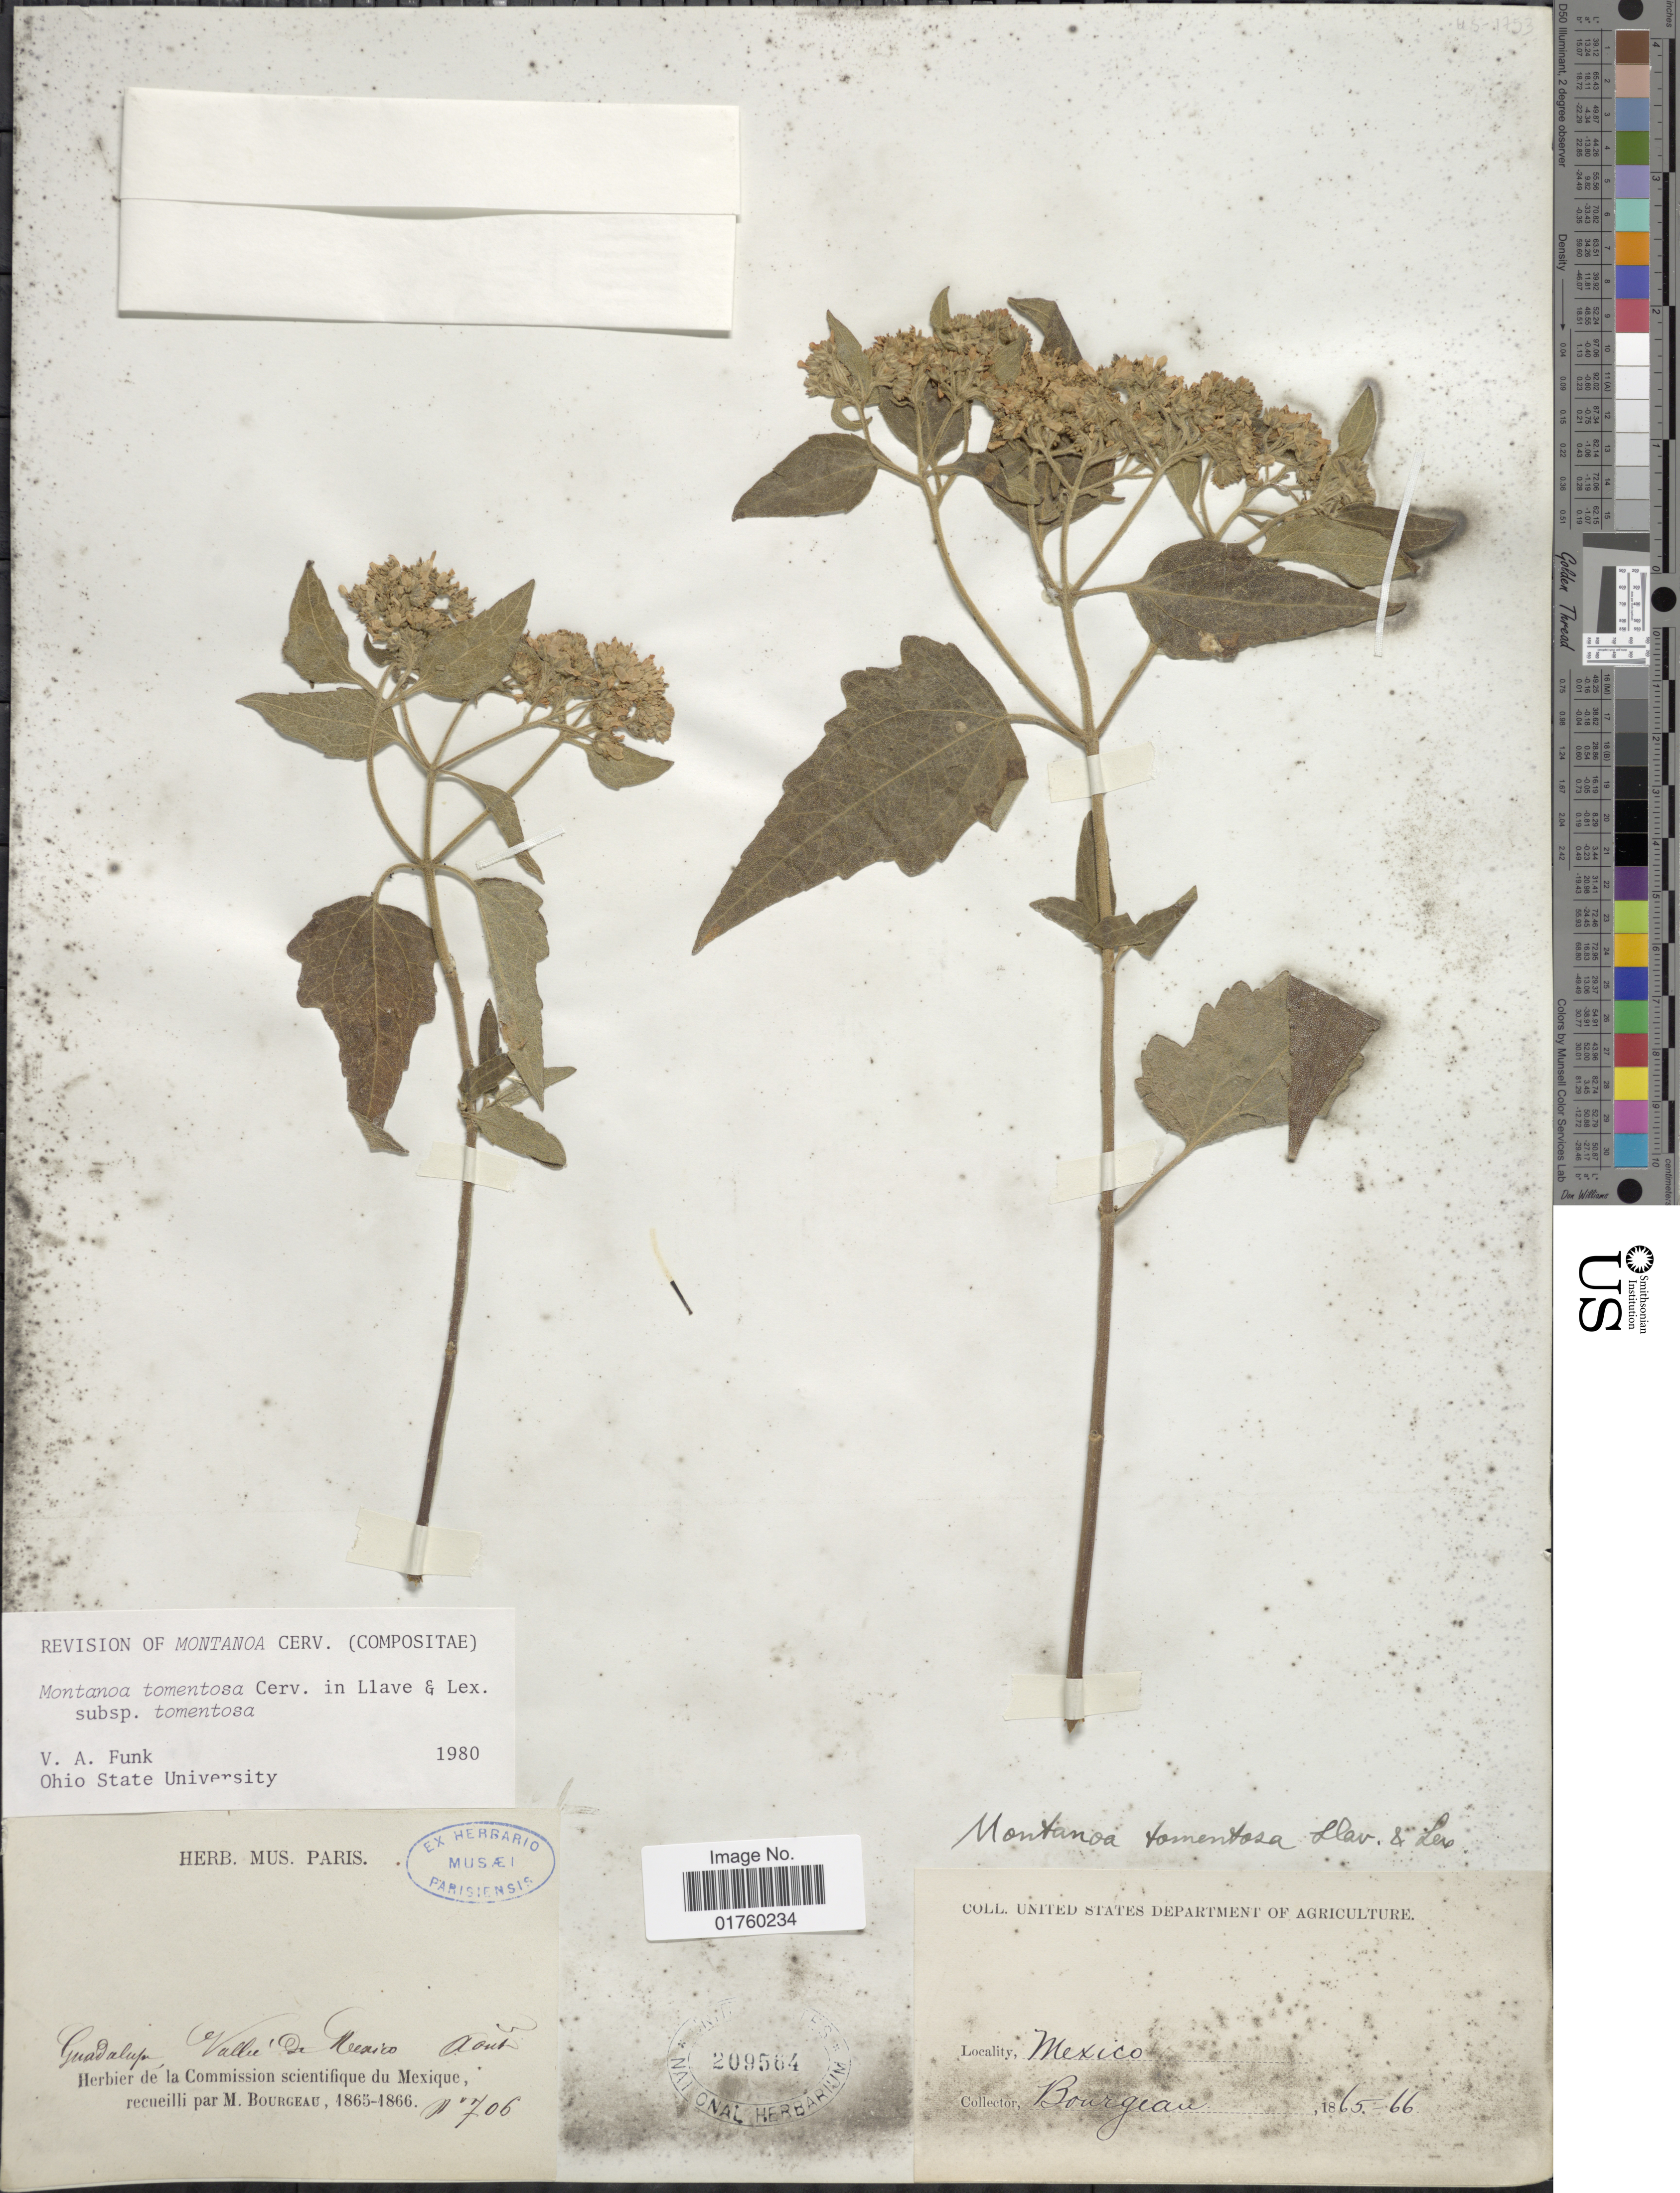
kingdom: Plantae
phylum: Tracheophyta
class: Magnoliopsida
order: Asterales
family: Asteraceae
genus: Montanoa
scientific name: Montanoa tomentosa subsp. tomentosa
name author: Cerv.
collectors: M. Bourgeau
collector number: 706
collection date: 1865-08/1866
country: Mexico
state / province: Baja California Sur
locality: Guadalupe, Vallee de Mexico.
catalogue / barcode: US 209564